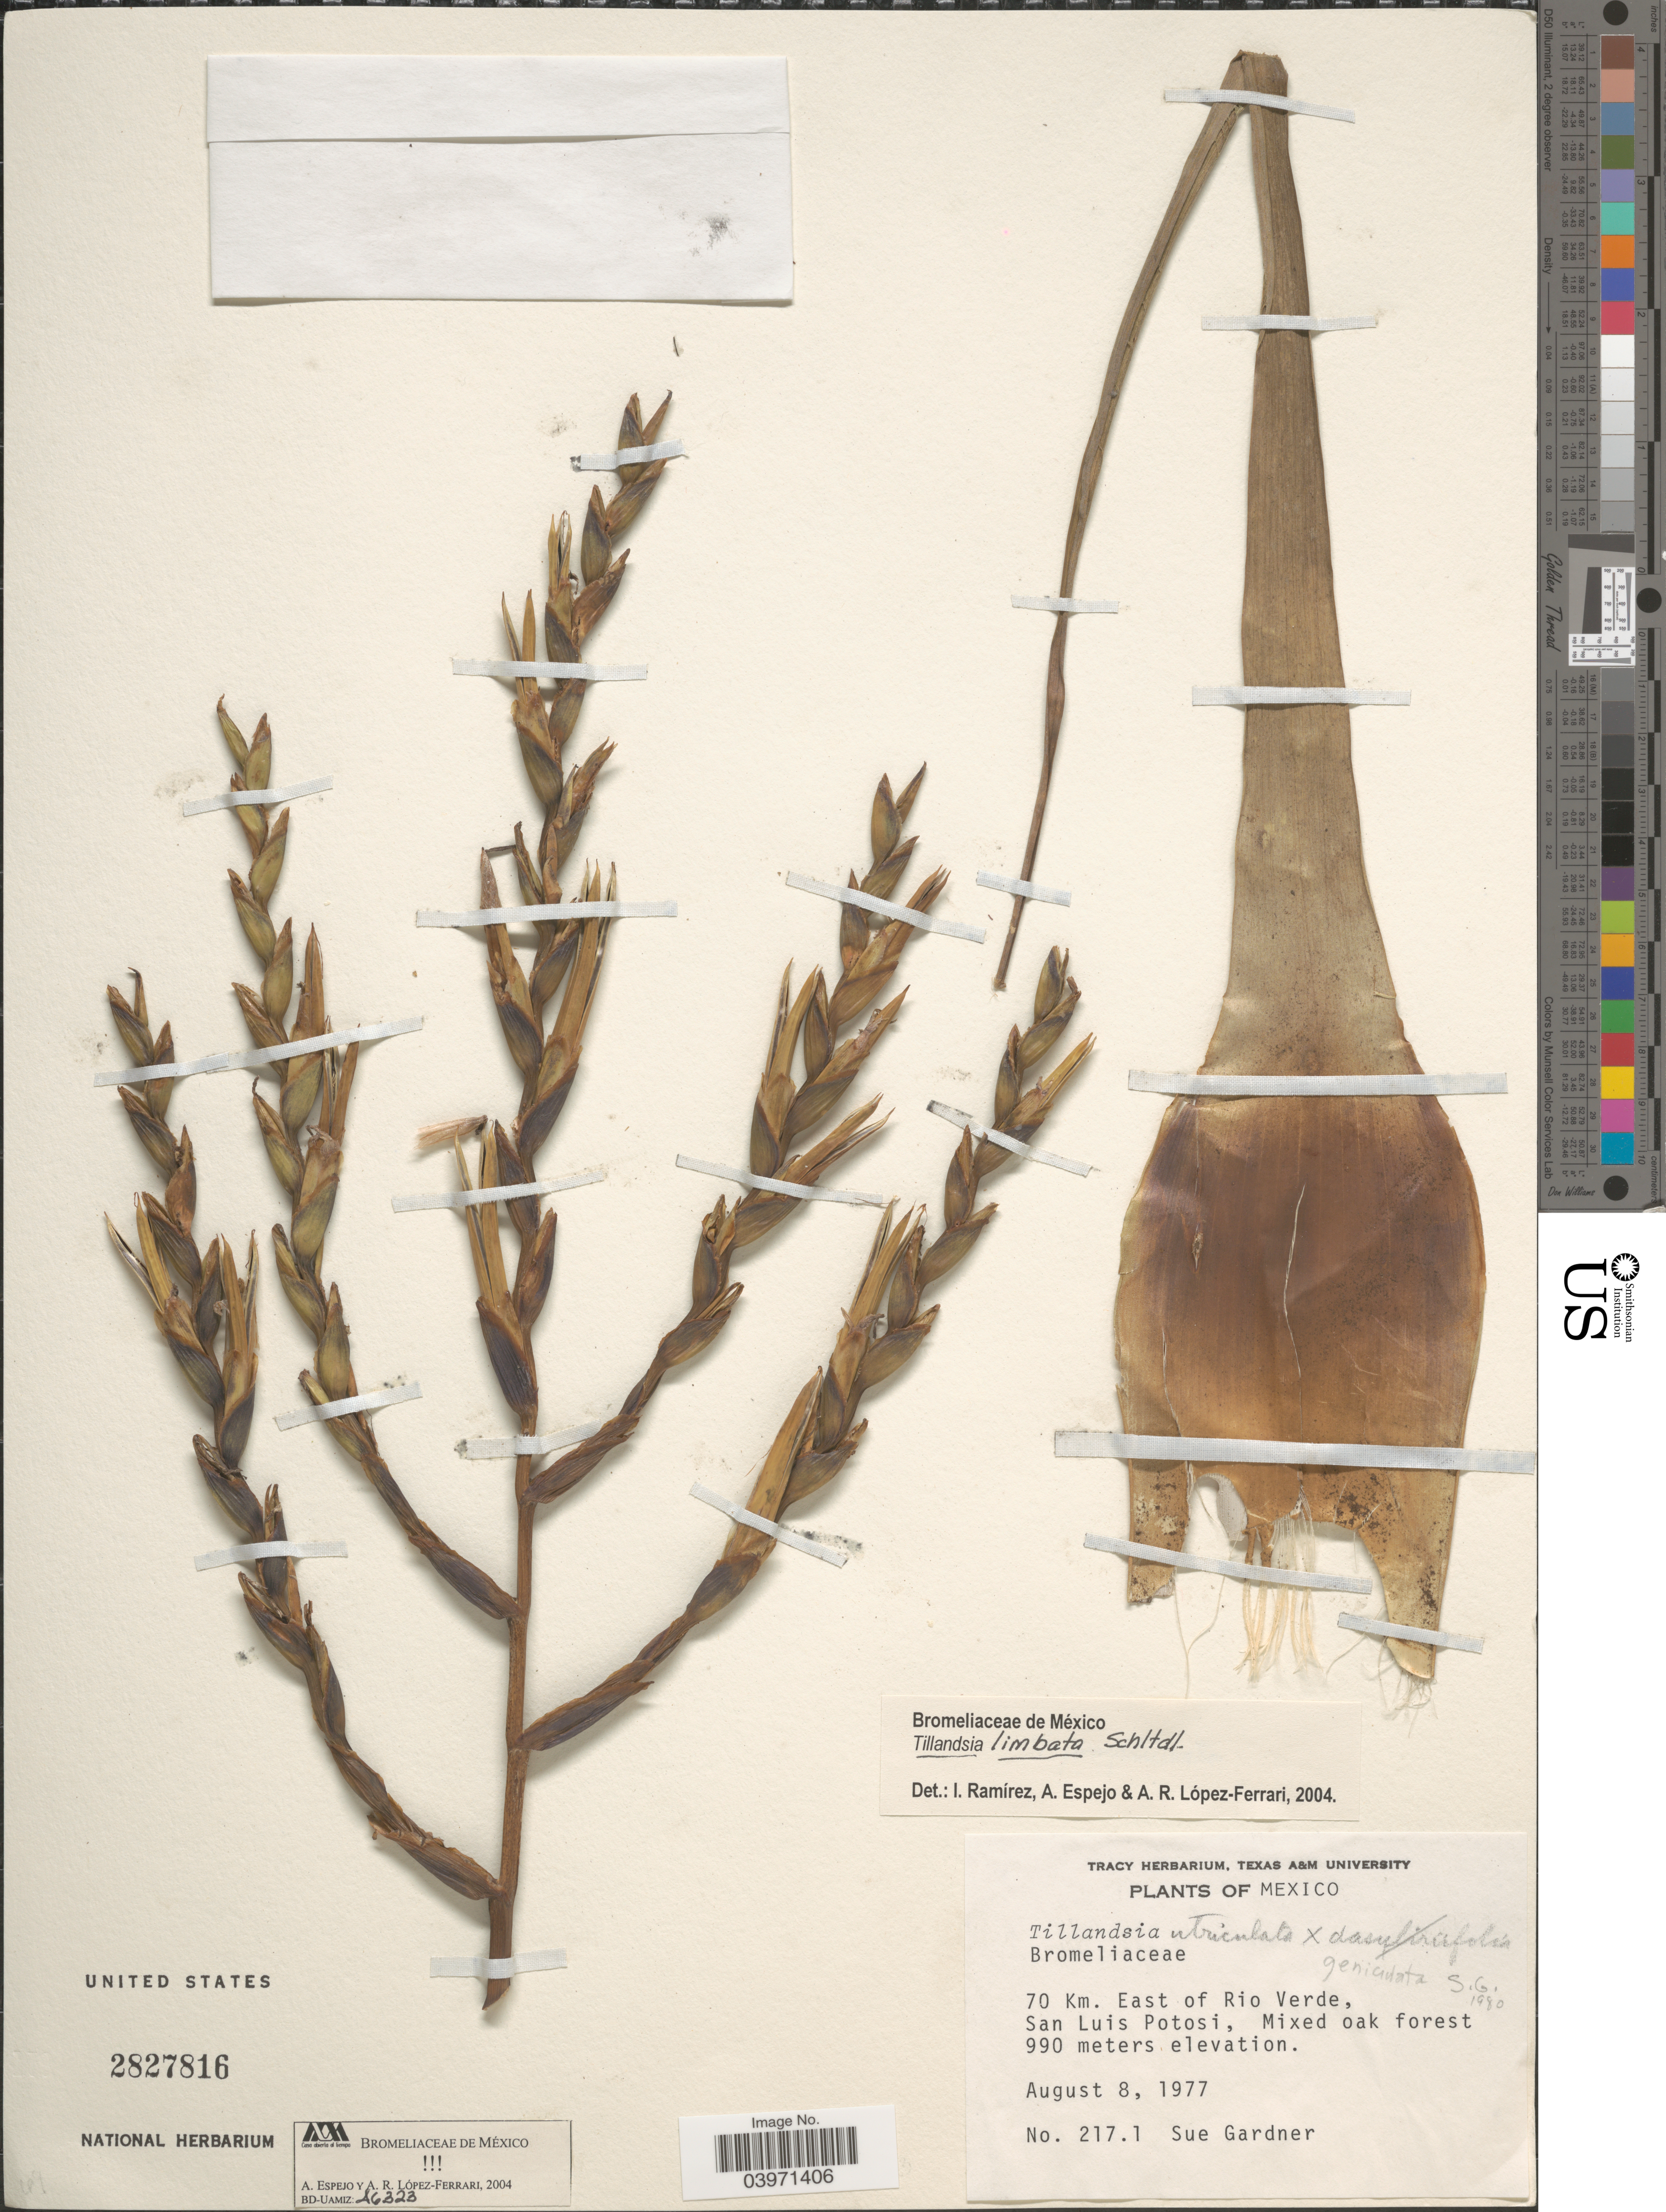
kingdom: Plantae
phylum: Tracheophyta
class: Liliopsida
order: Poales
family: Bromeliaceae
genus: Tillandsia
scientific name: Tillandsia limbata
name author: Schltdl.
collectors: S. Gardner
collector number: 2171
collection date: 1977-08-08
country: Mexico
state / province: San Luis Potosí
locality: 70 Km. East of Rio Verde.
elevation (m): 990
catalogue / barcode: US 2827816